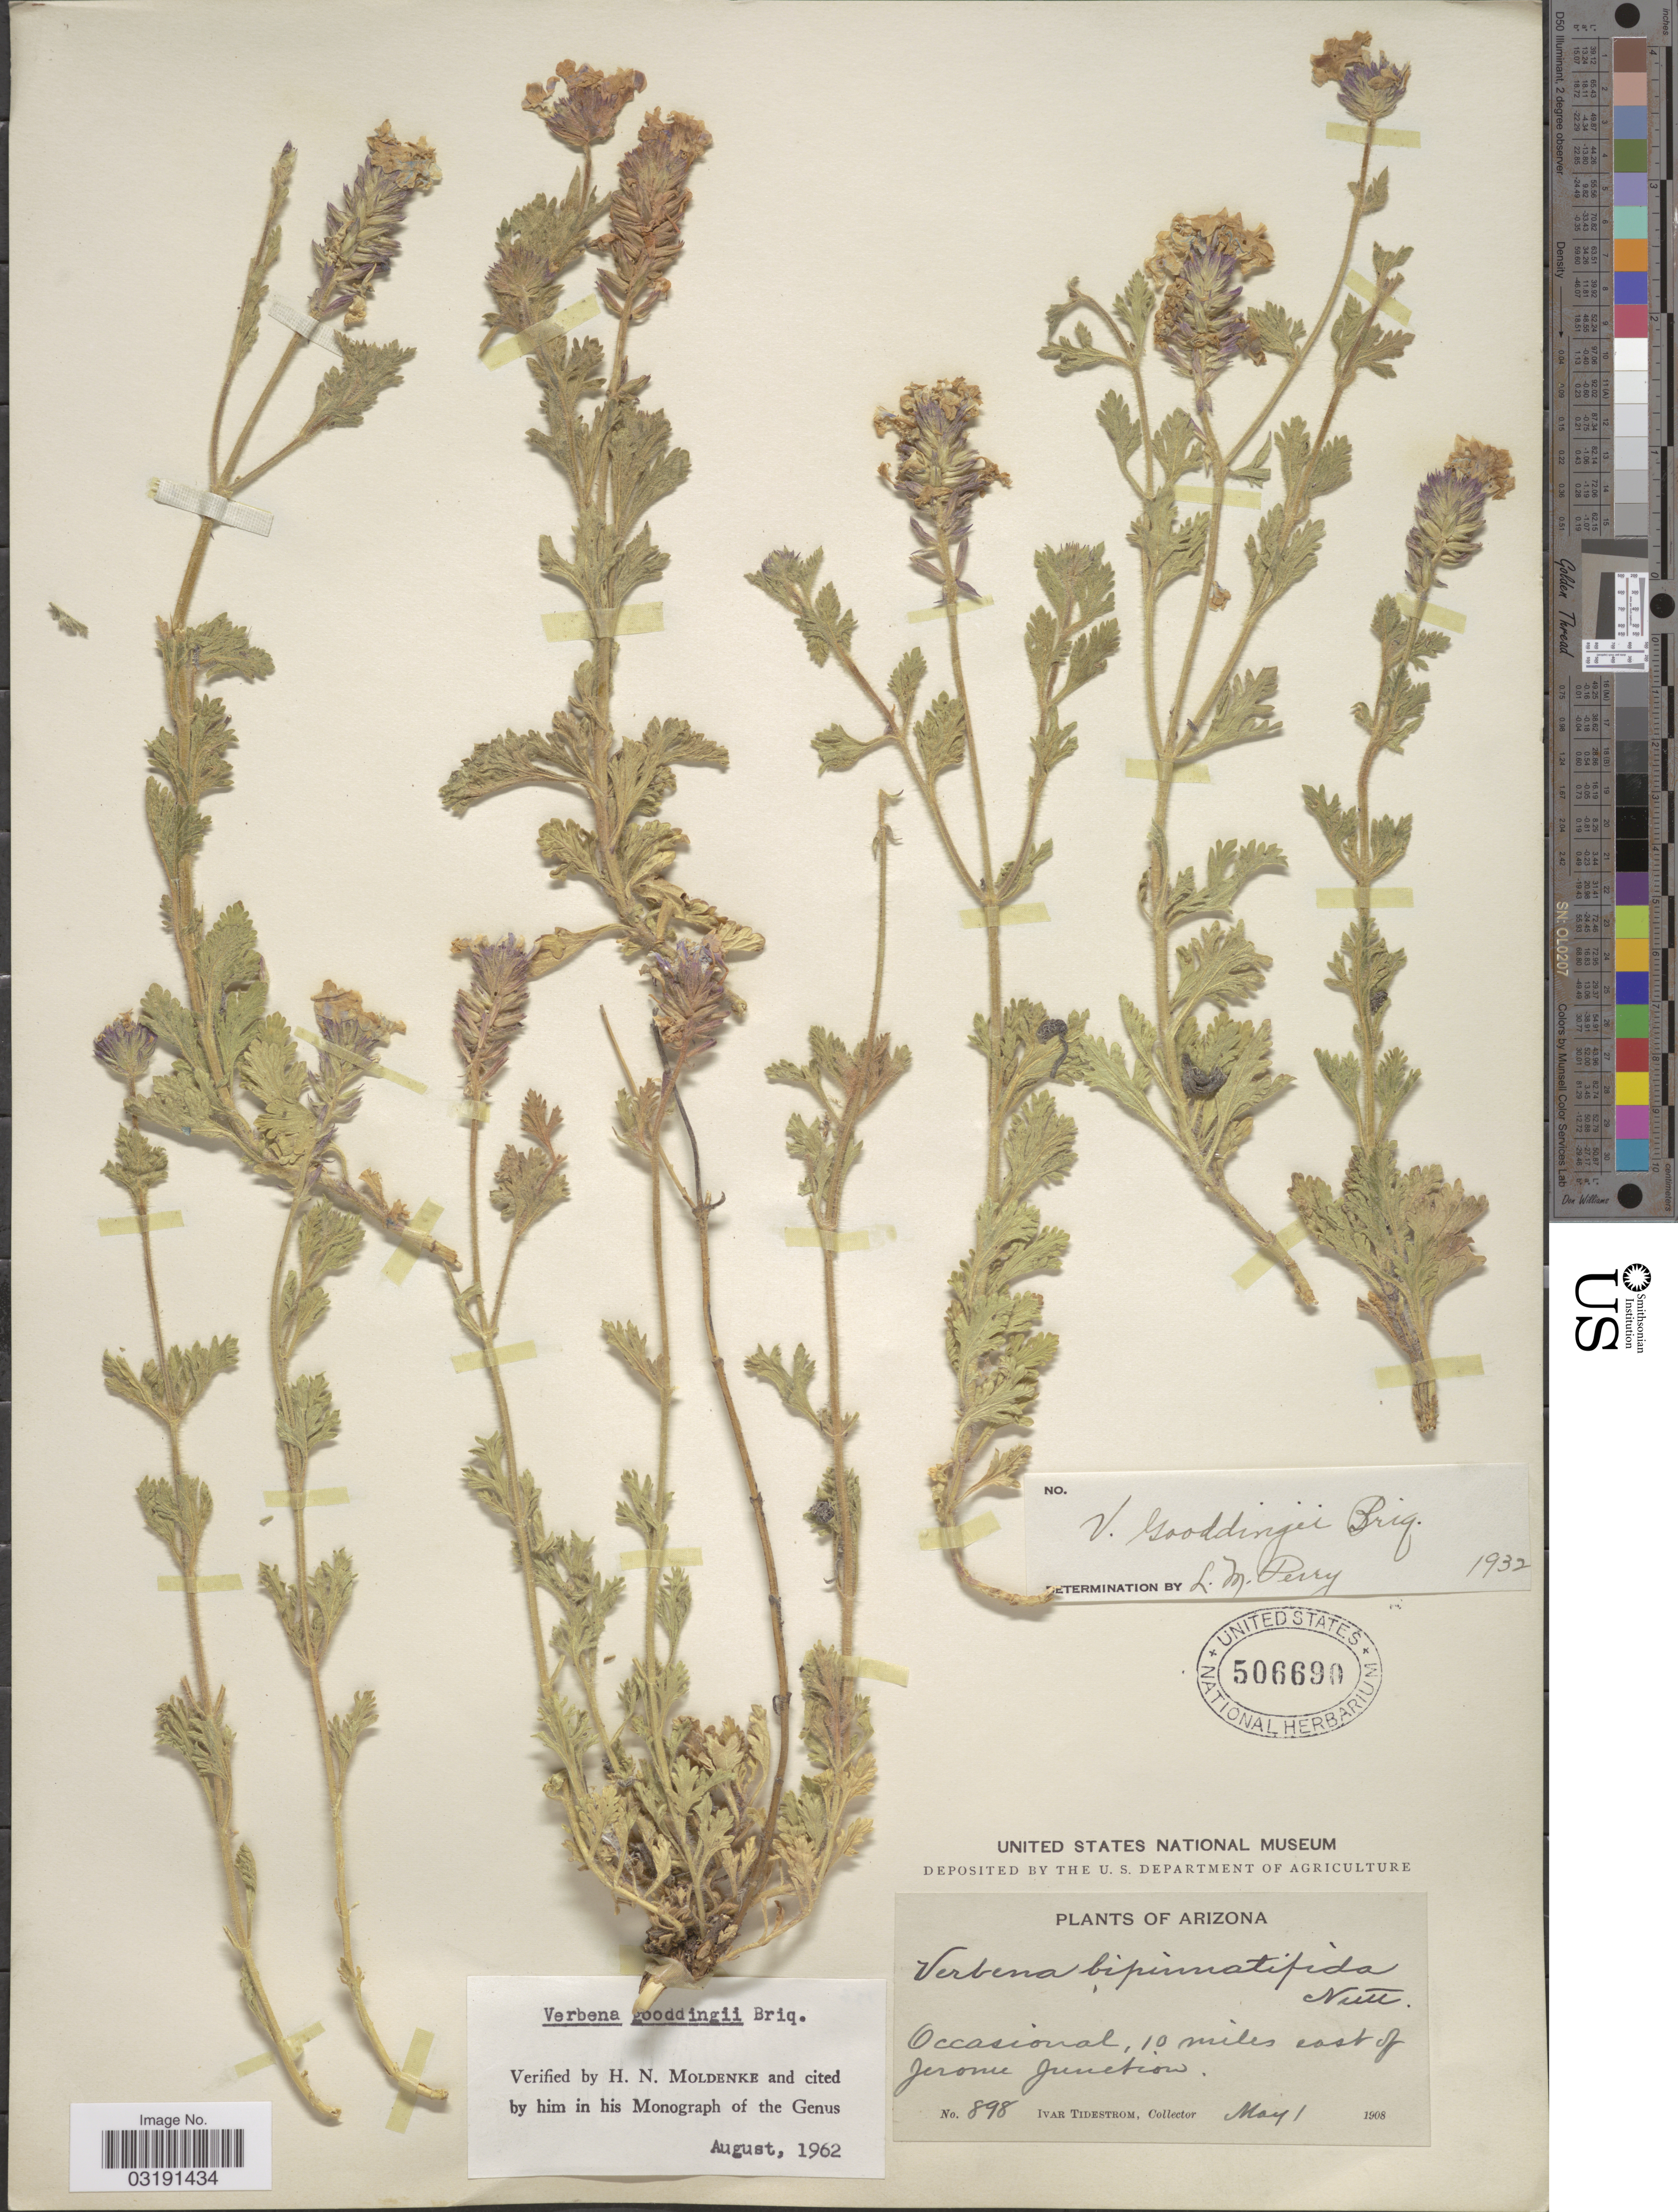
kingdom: Plantae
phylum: Tracheophyta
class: Magnoliopsida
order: Lamiales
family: Verbenaceae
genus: Verbena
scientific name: Verbena gooddingii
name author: Briq.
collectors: I. F. Tidestrom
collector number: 898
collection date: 1908-05-01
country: United States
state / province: Arizona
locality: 10 miles east of Jerome Junction.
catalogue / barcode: US 506690